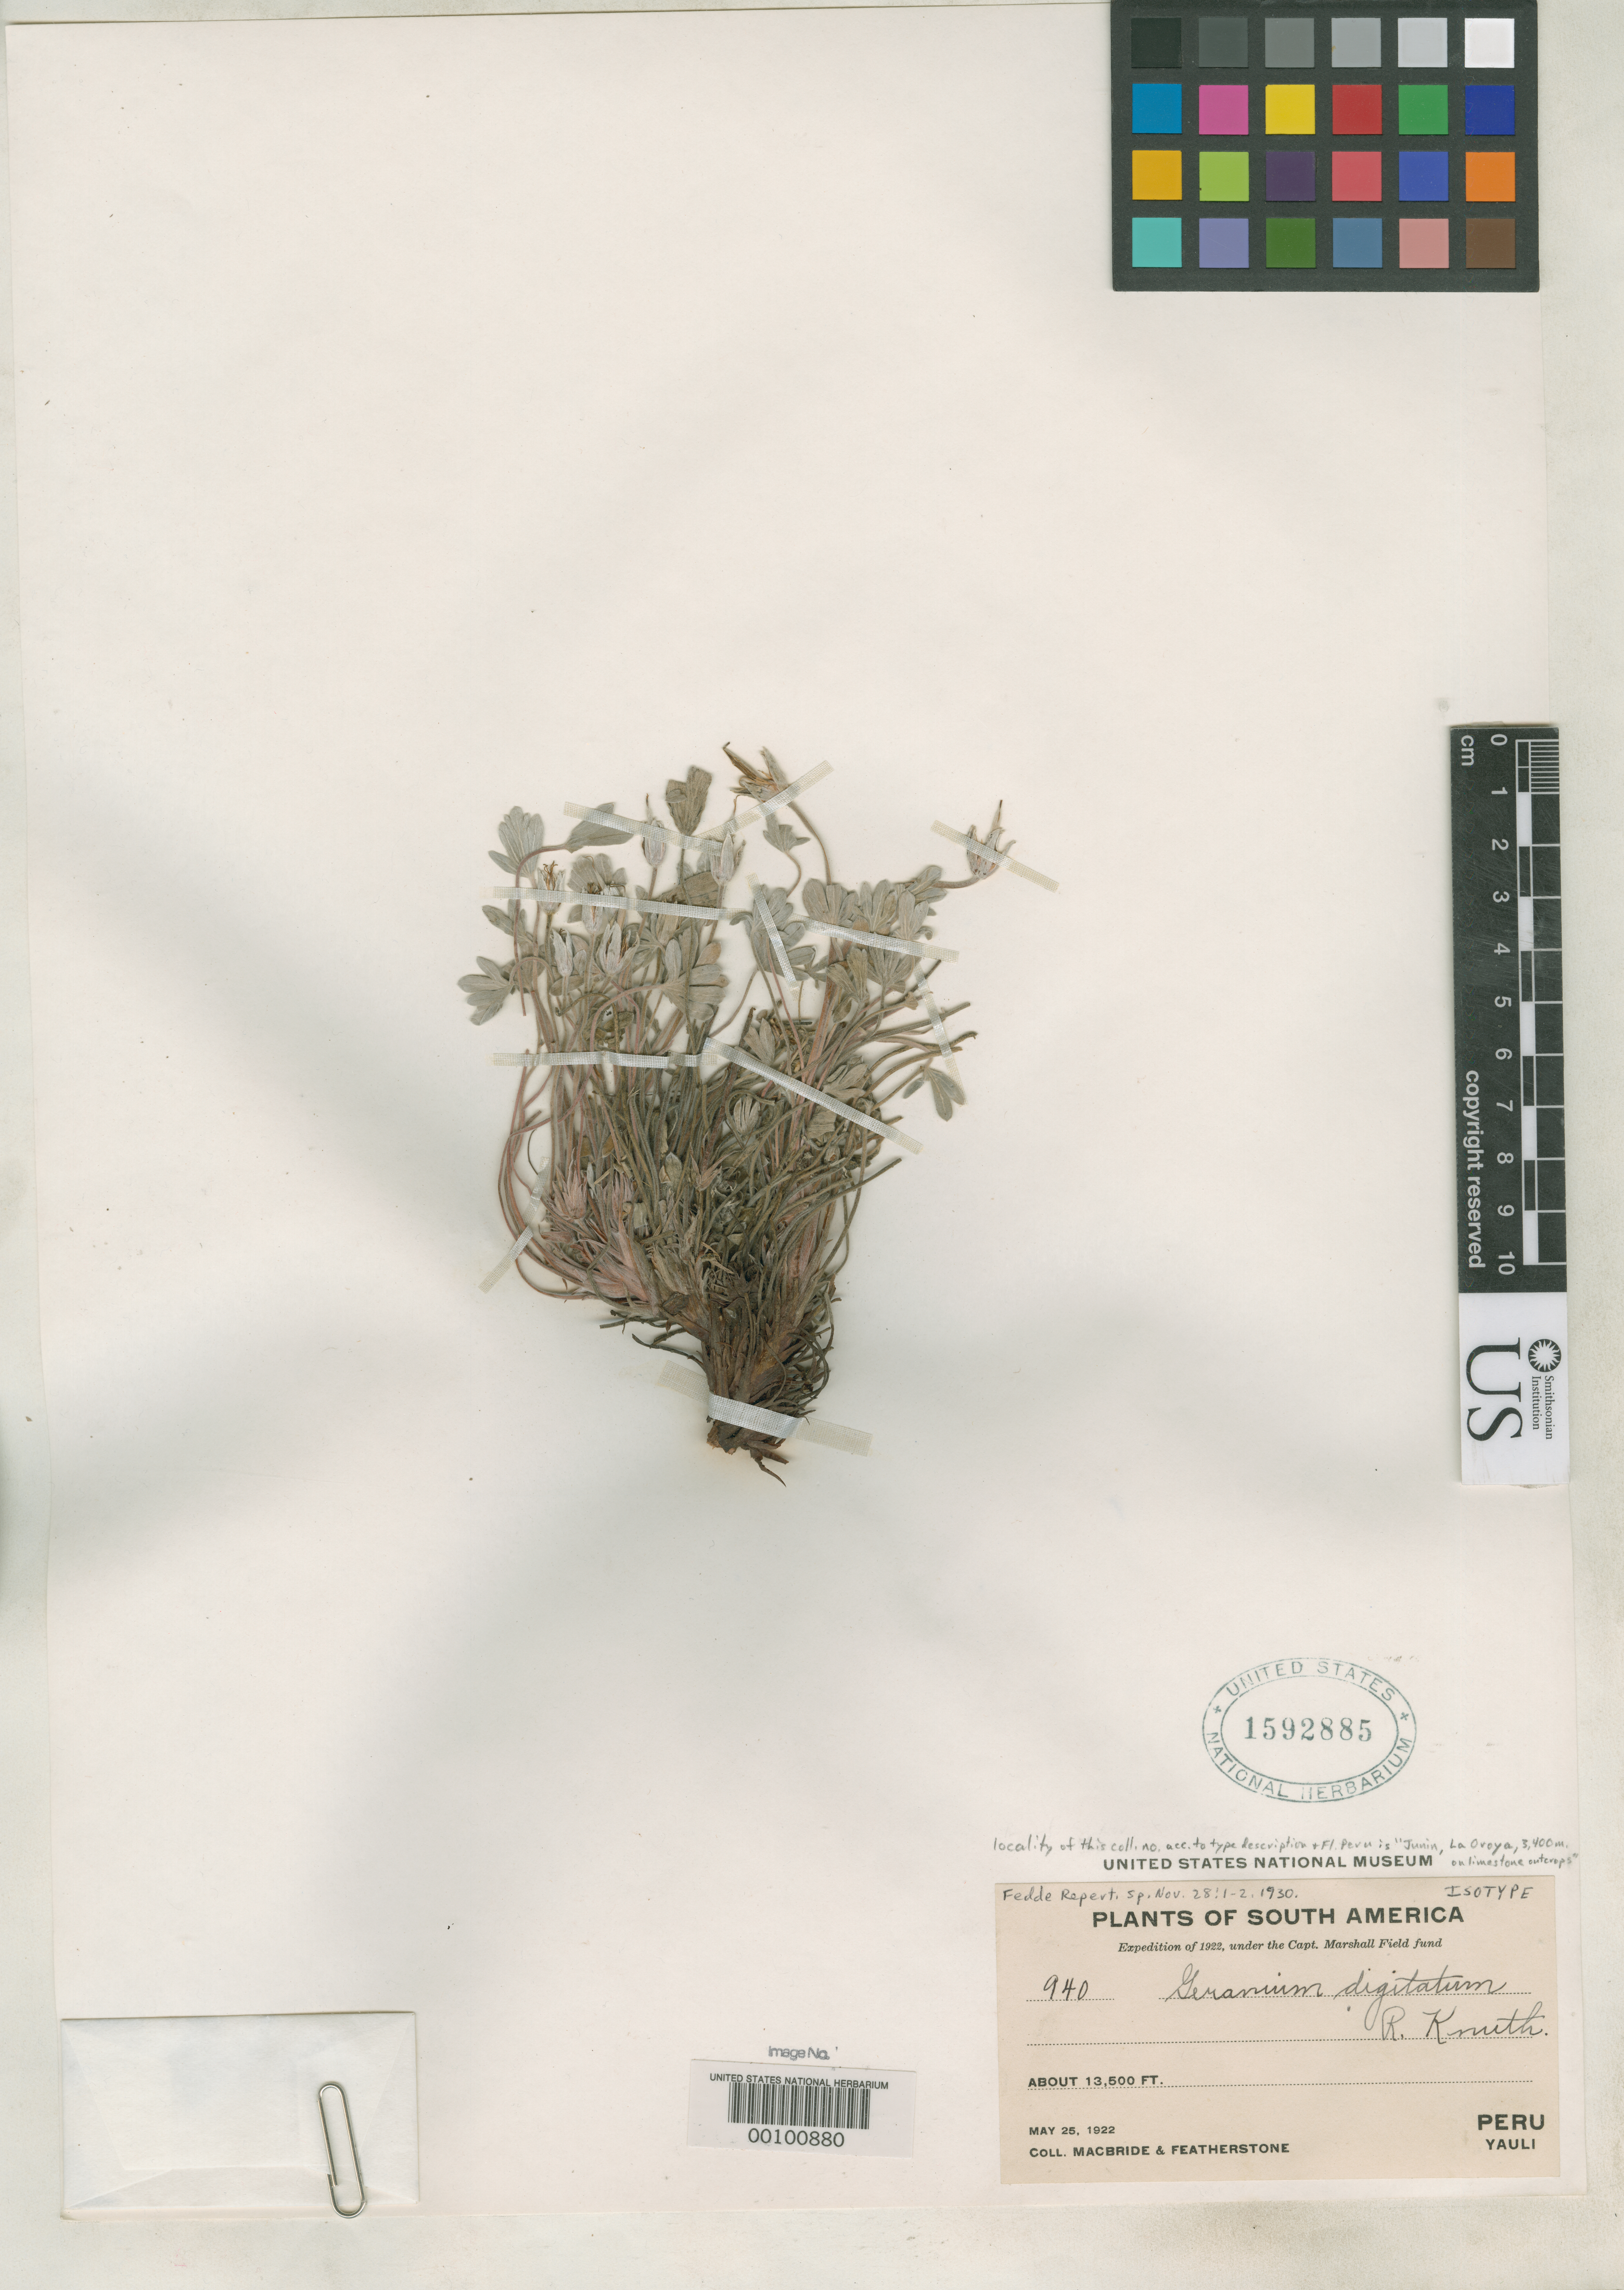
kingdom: Plantae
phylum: Tracheophyta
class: Magnoliopsida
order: Geraniales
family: Geraniaceae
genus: Geranium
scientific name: Geranium digitatum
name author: R. Knuth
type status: Isotype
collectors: J. F. Macbride & W. Featherstone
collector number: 940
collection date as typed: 25 May 1922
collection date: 1922-05-25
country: Peru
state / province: Junín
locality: Yauli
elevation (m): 4115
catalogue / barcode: US 1592885